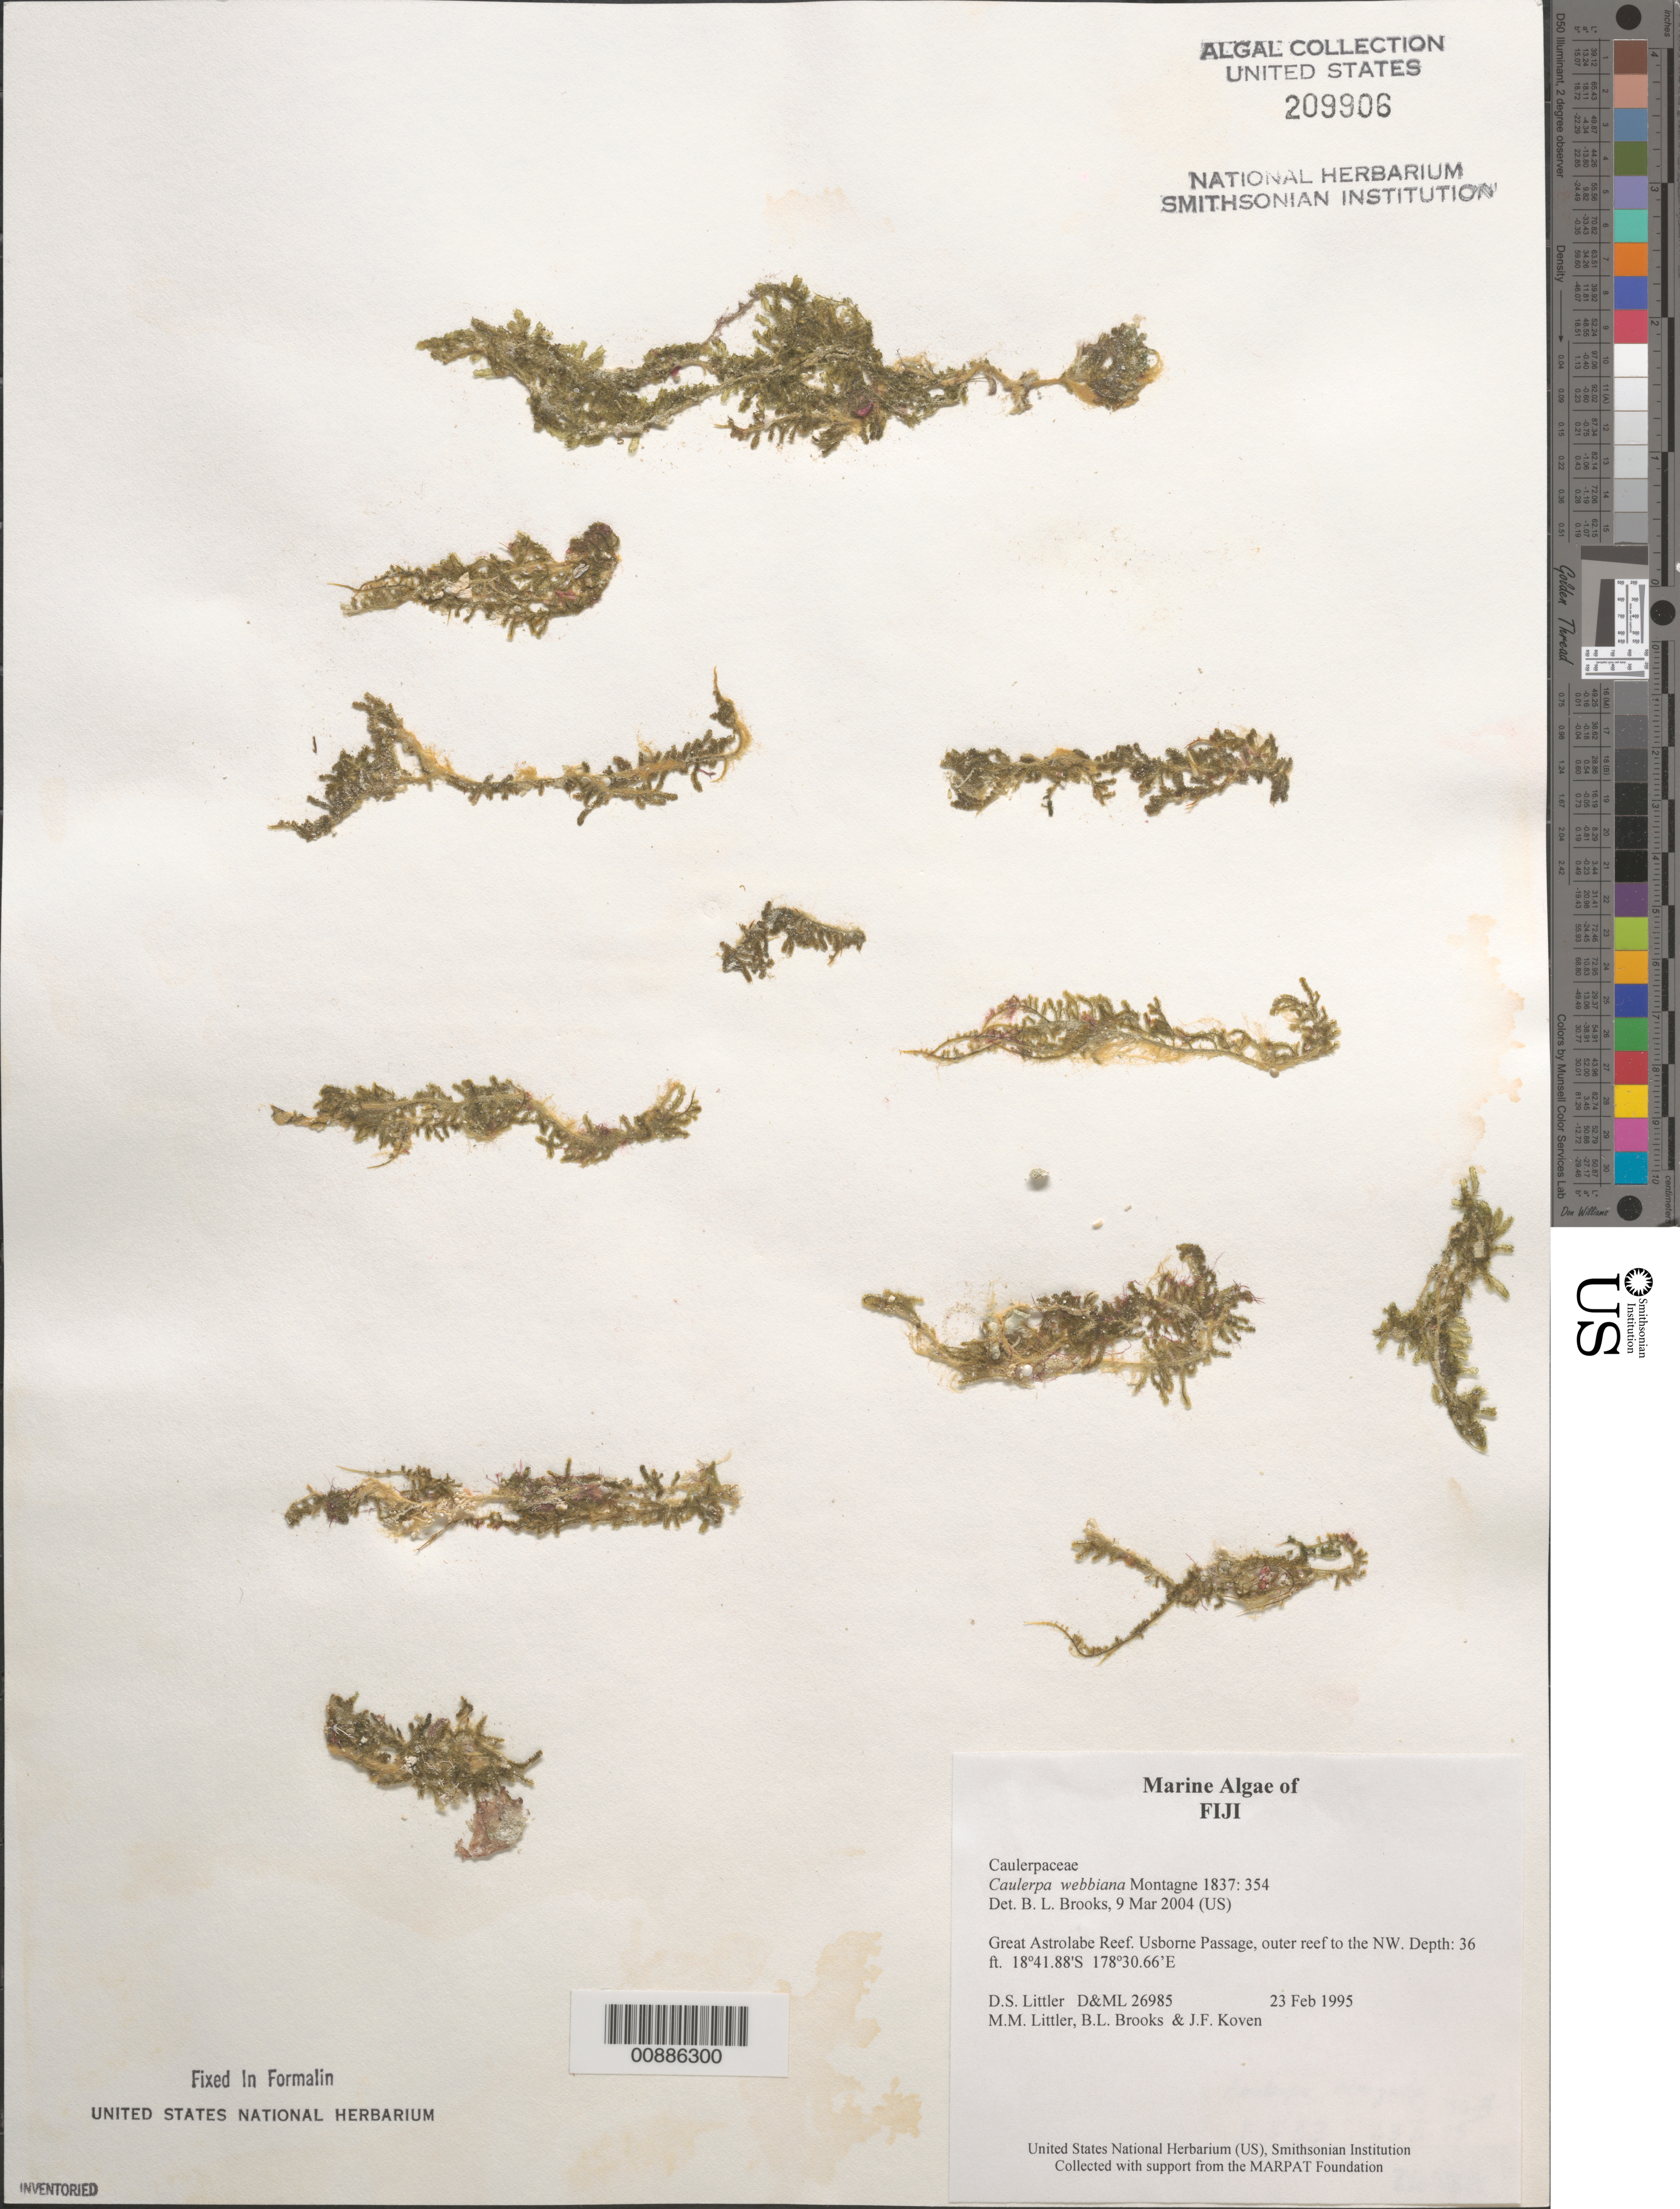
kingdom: Plantae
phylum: Chlorophyta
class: Ulvophyceae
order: Bryopsidales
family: Caulerpaceae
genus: Caulerpa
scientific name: Caulerpa webbiana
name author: Mont.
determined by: Brooks, B. L., (BOT), Smithsonian Institution - National Museum of Natural History (UNITED STATES)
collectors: D. S. Littler, M. M. Littler, B. Brooks & J. Koven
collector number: D&ML 26985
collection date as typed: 23 Feb 1995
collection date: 1995-02-23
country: Fiji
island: Great Astrolabe Reef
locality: Great Astrolabe Reef, Usborne Passage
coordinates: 18 41.88'S, 178 30.66'E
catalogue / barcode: US 209906